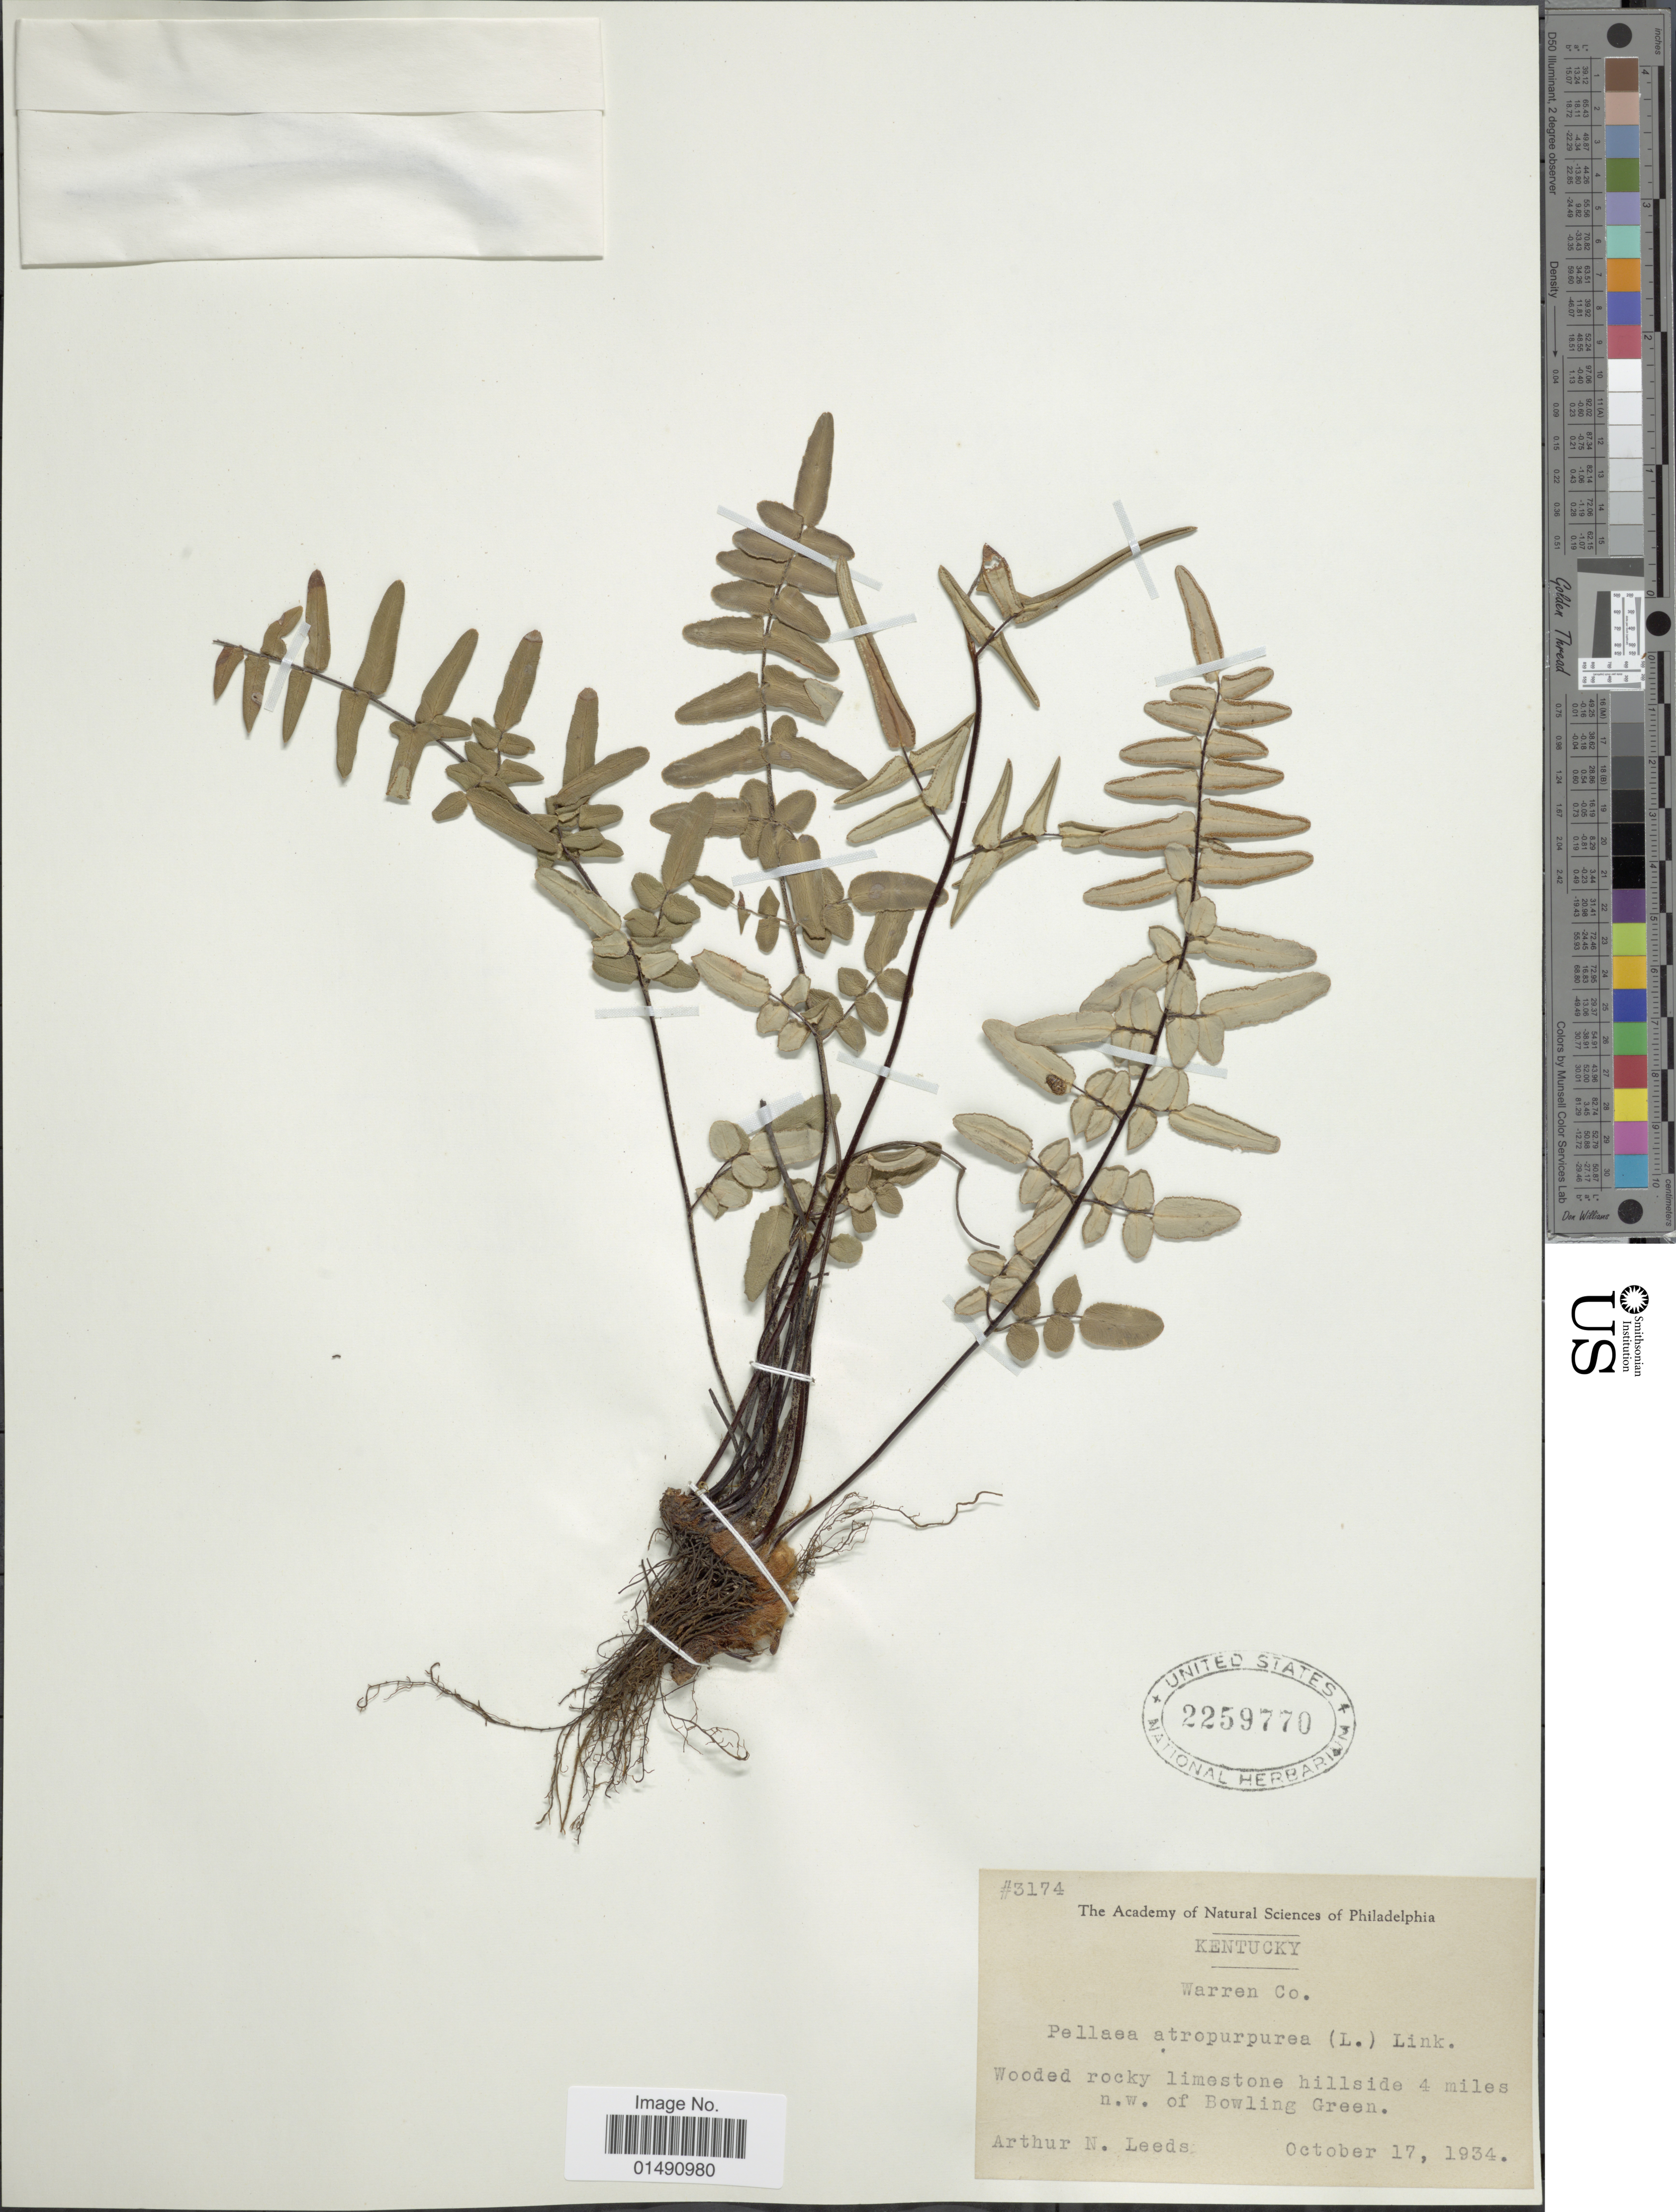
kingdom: Plantae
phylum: Tracheophyta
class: Polypodiopsida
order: Polypodiales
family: Pteridaceae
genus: Pellaea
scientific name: Pellaea atropurpurea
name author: (L.) Link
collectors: A. N. Leeds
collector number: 3174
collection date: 1934-10-17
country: United States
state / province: Kentucky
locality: Warren Co, Wooded rocky limestone hillsede 4 miles n.w. of Bowling Green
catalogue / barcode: US 2259770